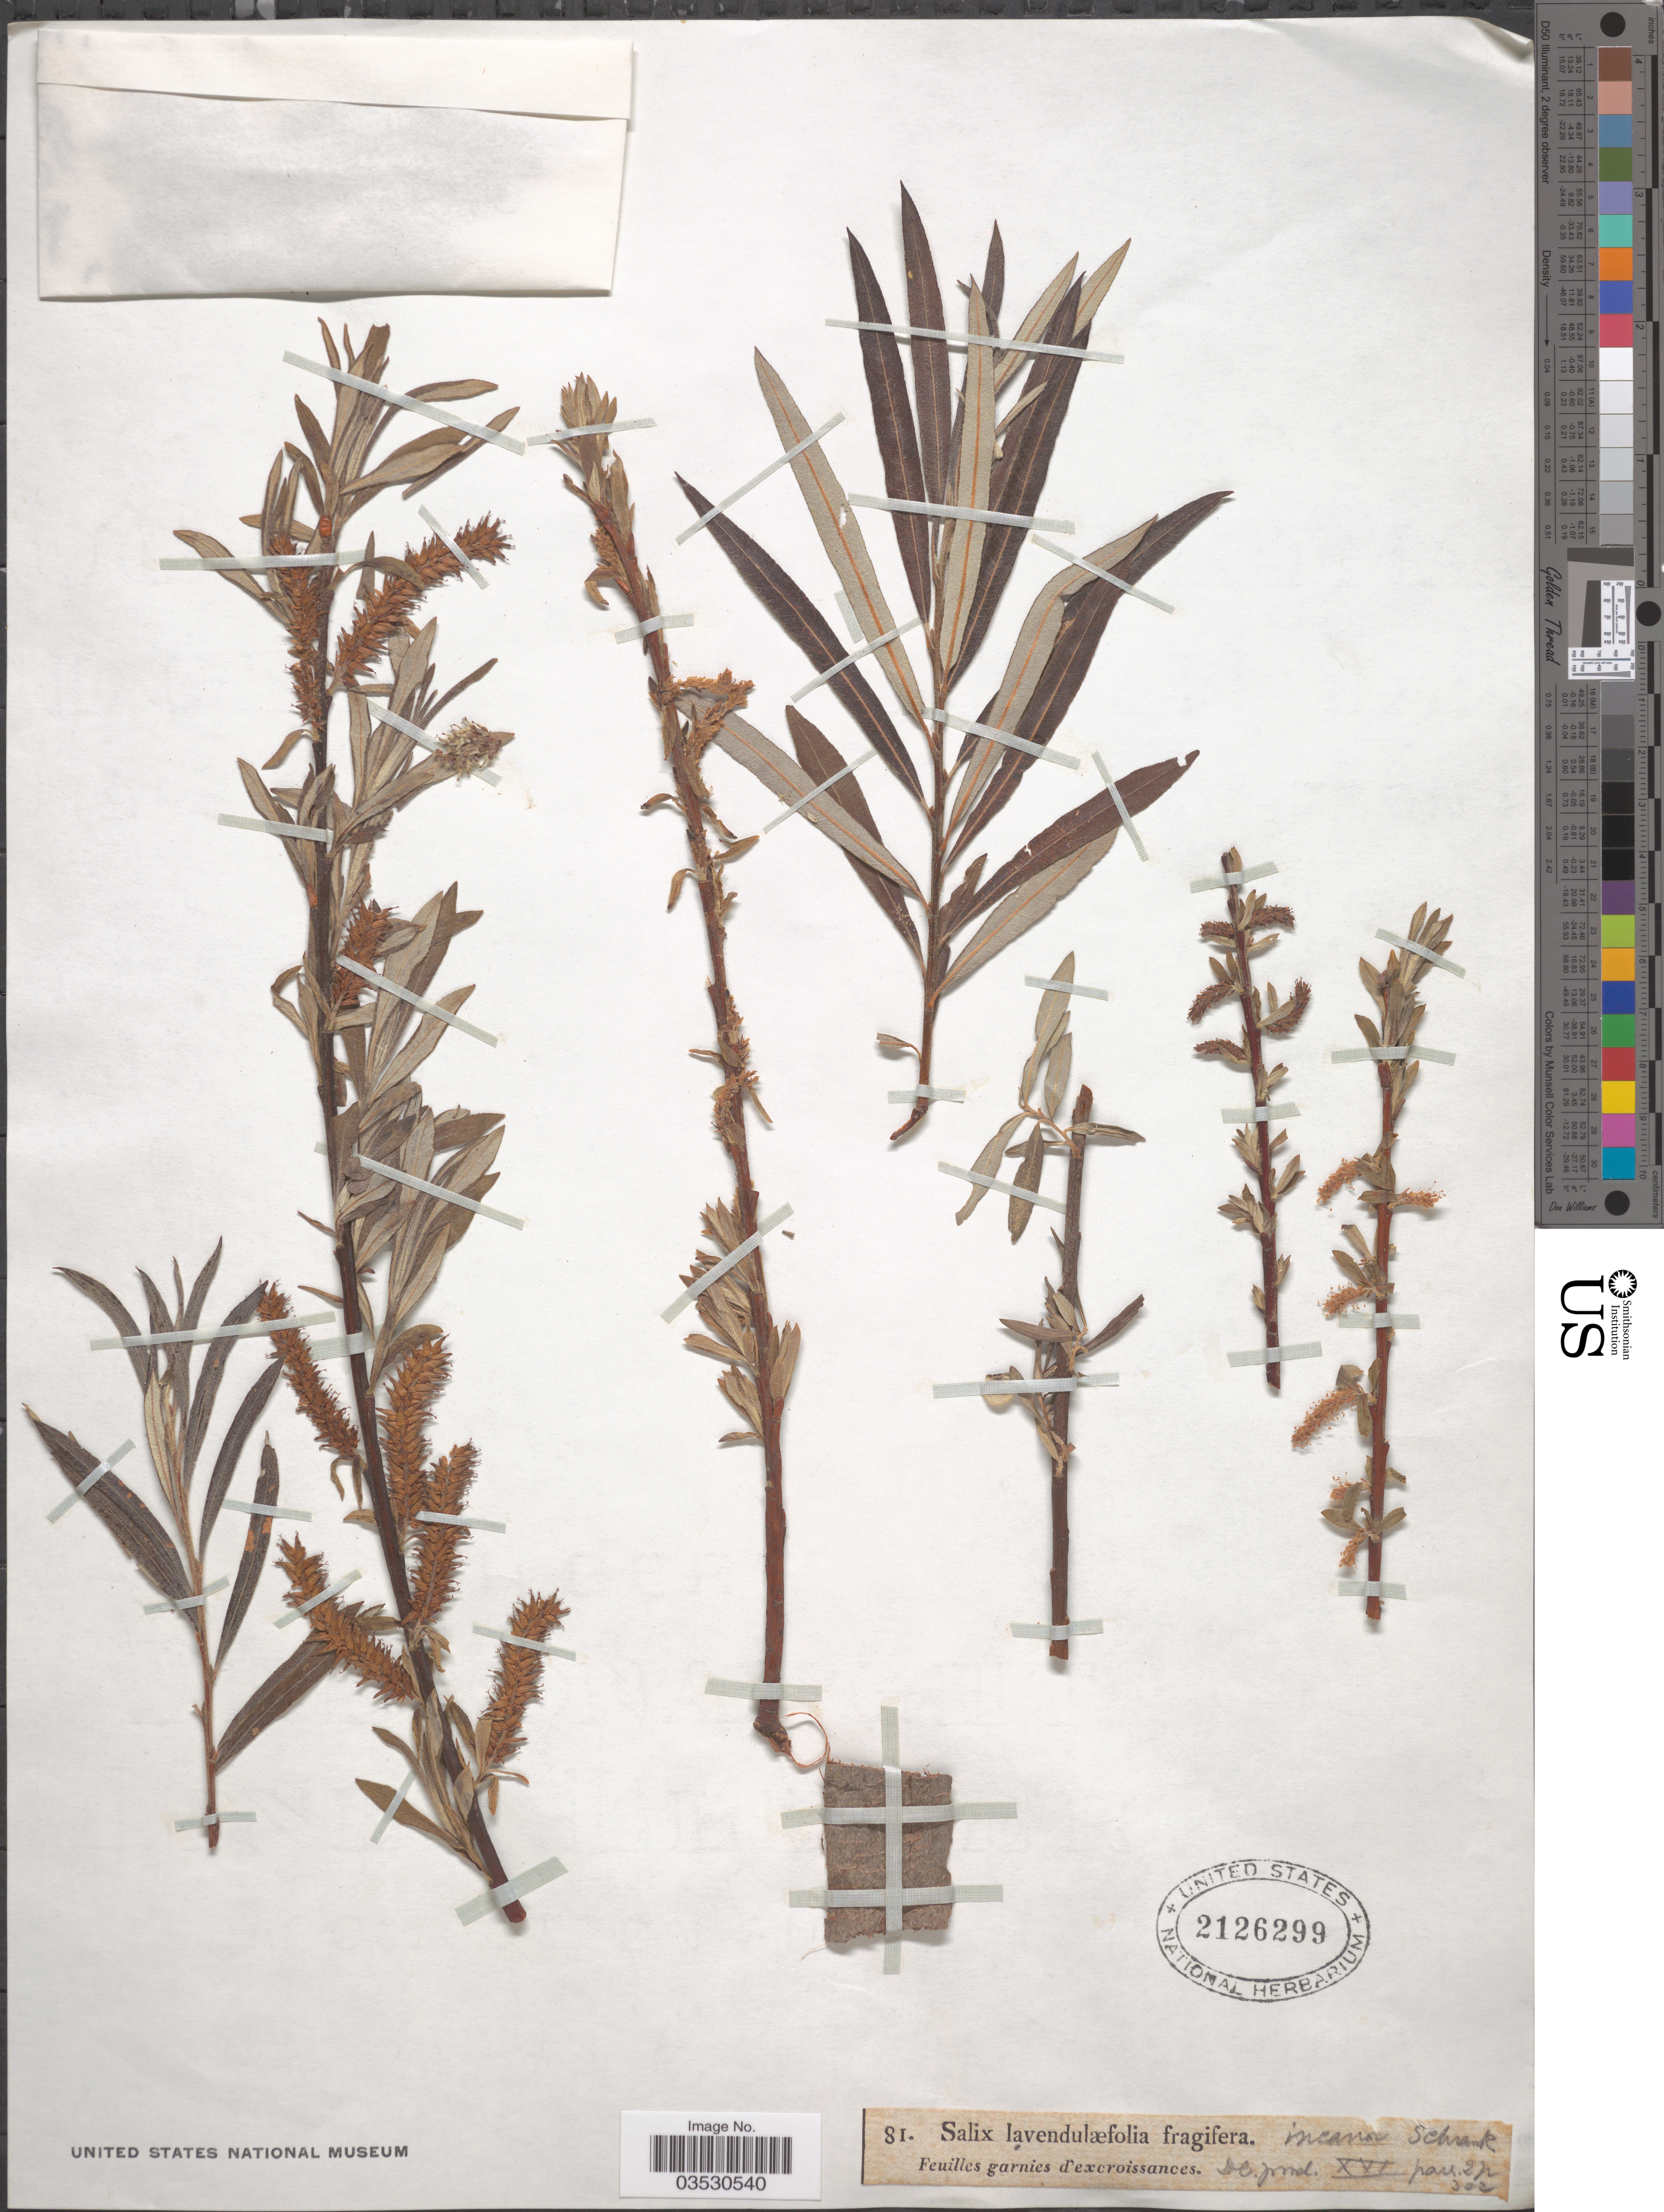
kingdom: Plantae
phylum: Tracheophyta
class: Magnoliopsida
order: Malpighiales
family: Salicaceae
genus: Salix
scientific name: Salix incana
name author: Michx.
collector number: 81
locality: Feuilles garnies d'excroissances.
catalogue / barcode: US 2126299